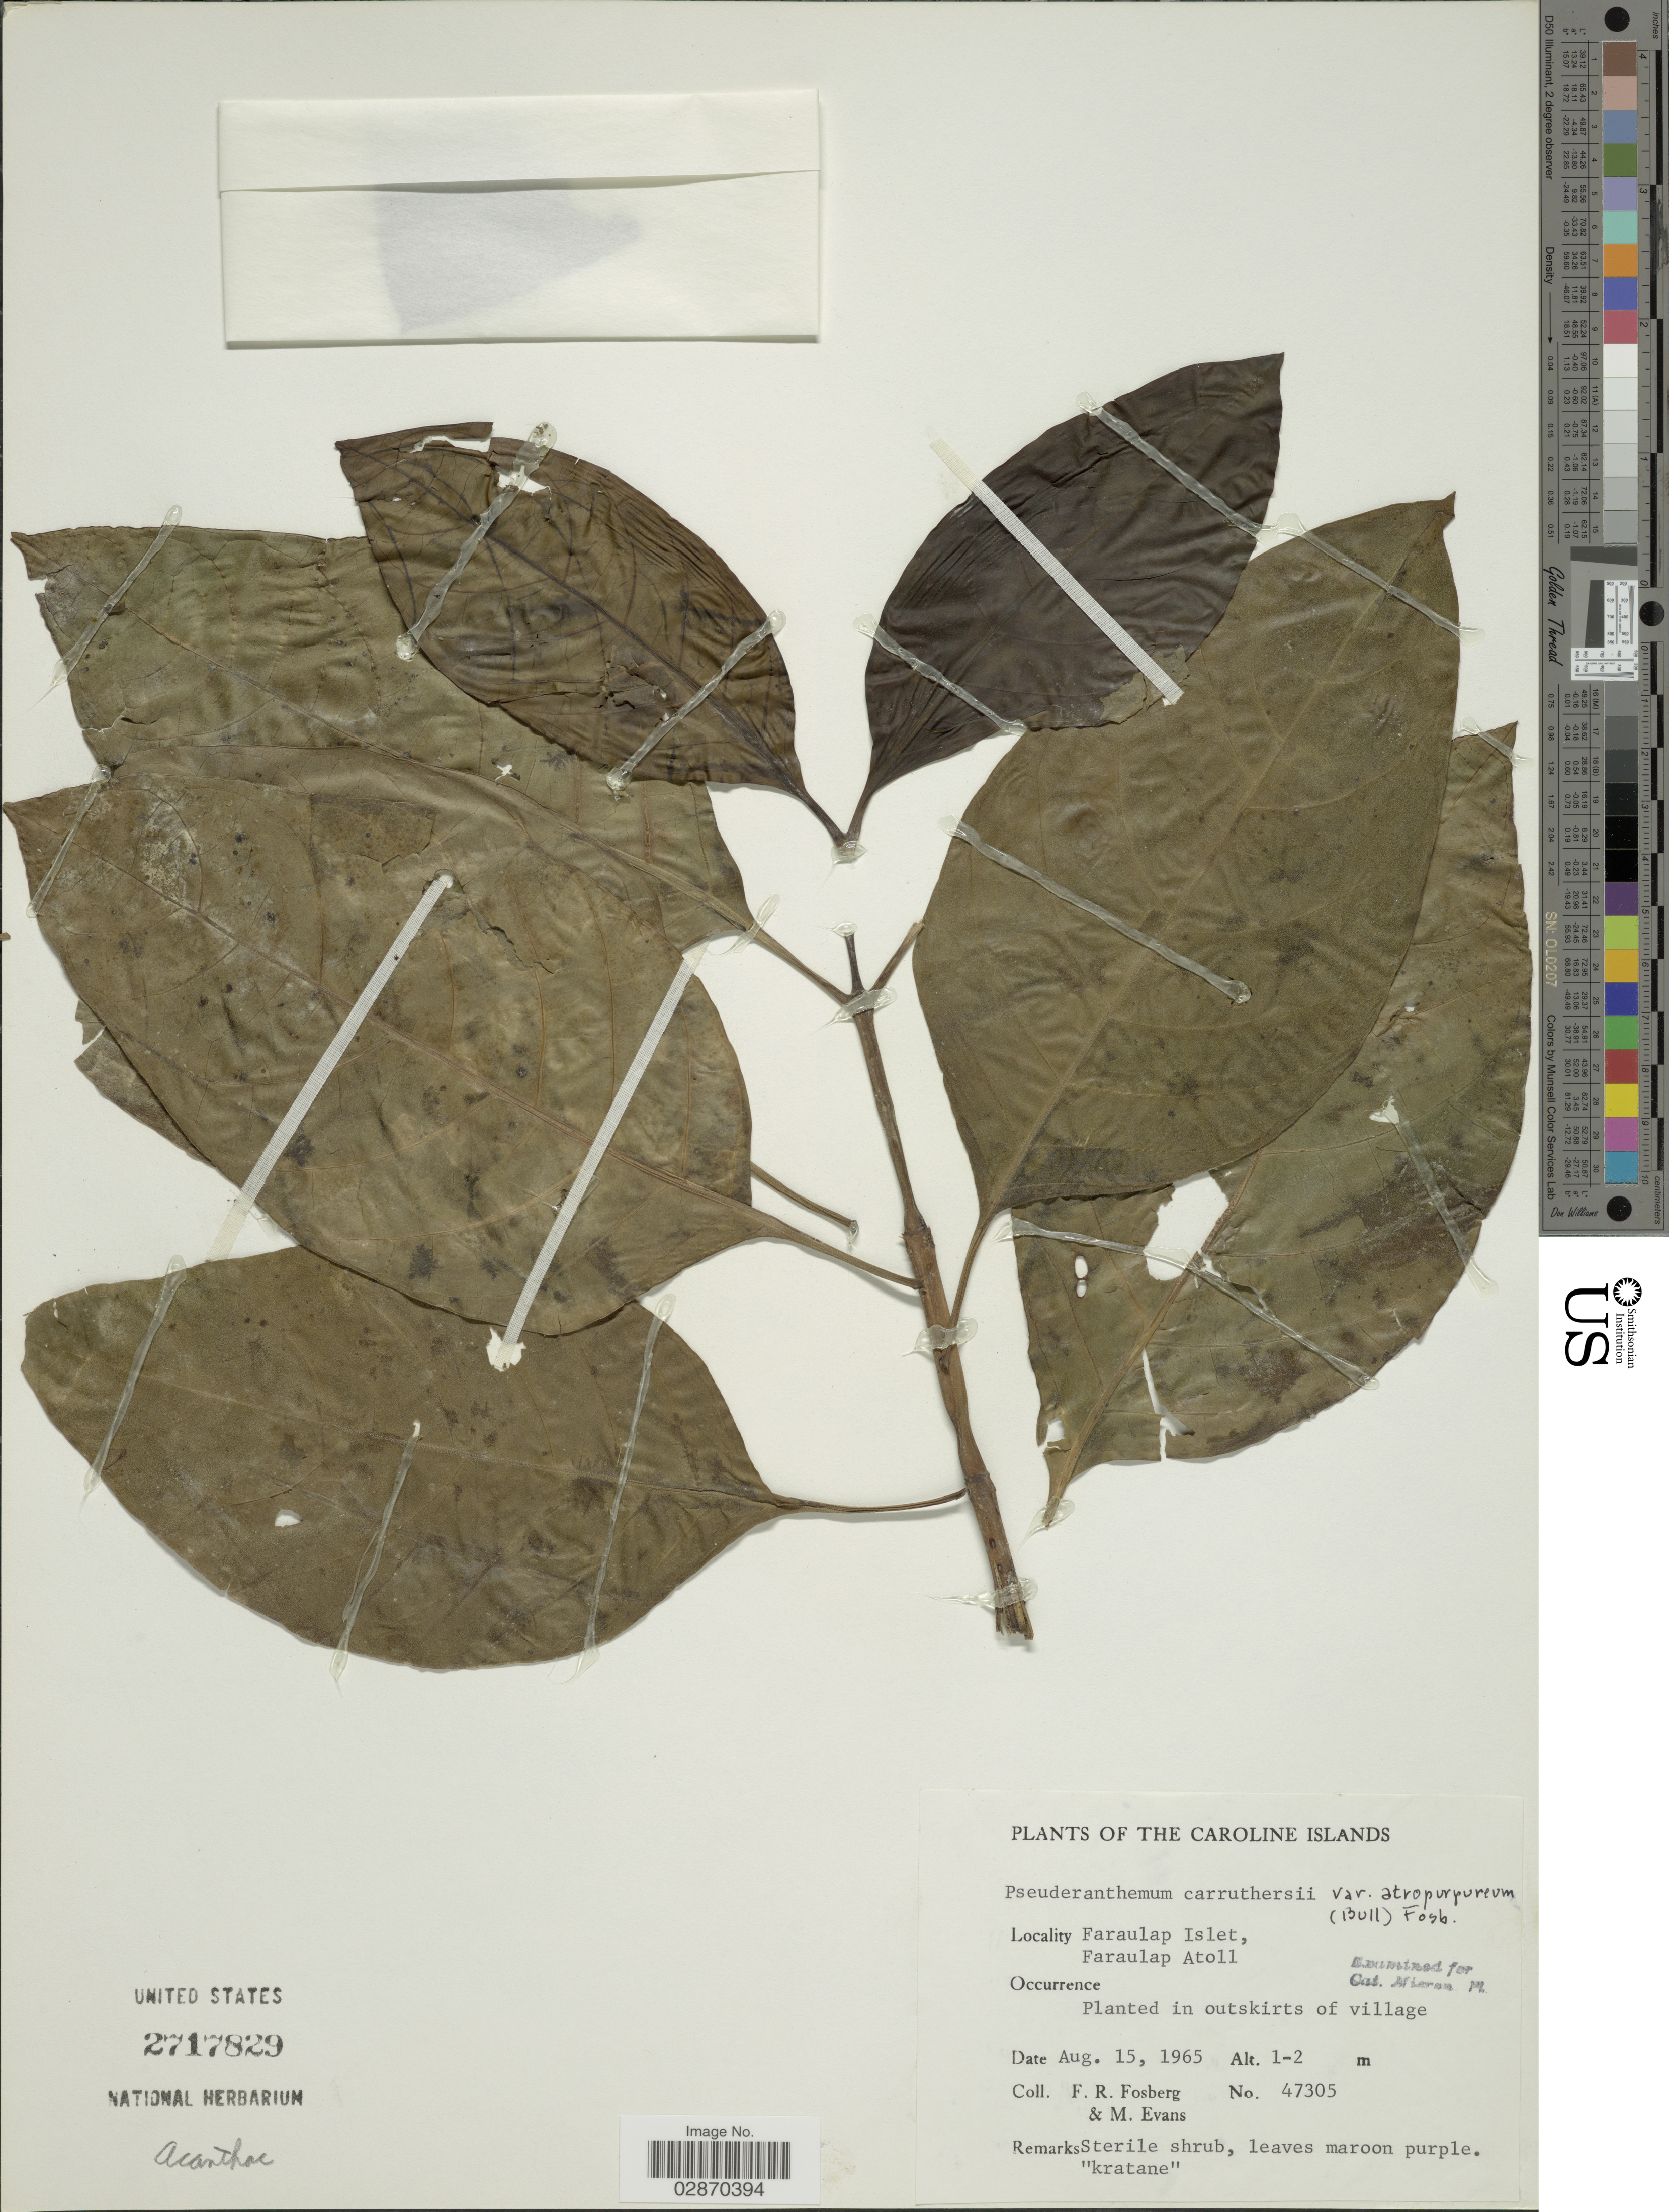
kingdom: Plantae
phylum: Tracheophyta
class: Magnoliopsida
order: Lamiales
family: Acanthaceae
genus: Pseuderanthemum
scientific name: Pseuderanthemum carruthersii var. atropurpureum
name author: (W. Bull) Fosberg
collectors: F. R. Fosberg & M. Evans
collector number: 47305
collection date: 1965-08-15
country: Micronesia, Federated States of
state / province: Yap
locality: Caroline Islands. Faraulap Islet, Faraulap Atoll. Planted in outskirts of village.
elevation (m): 1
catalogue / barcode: US 2717829